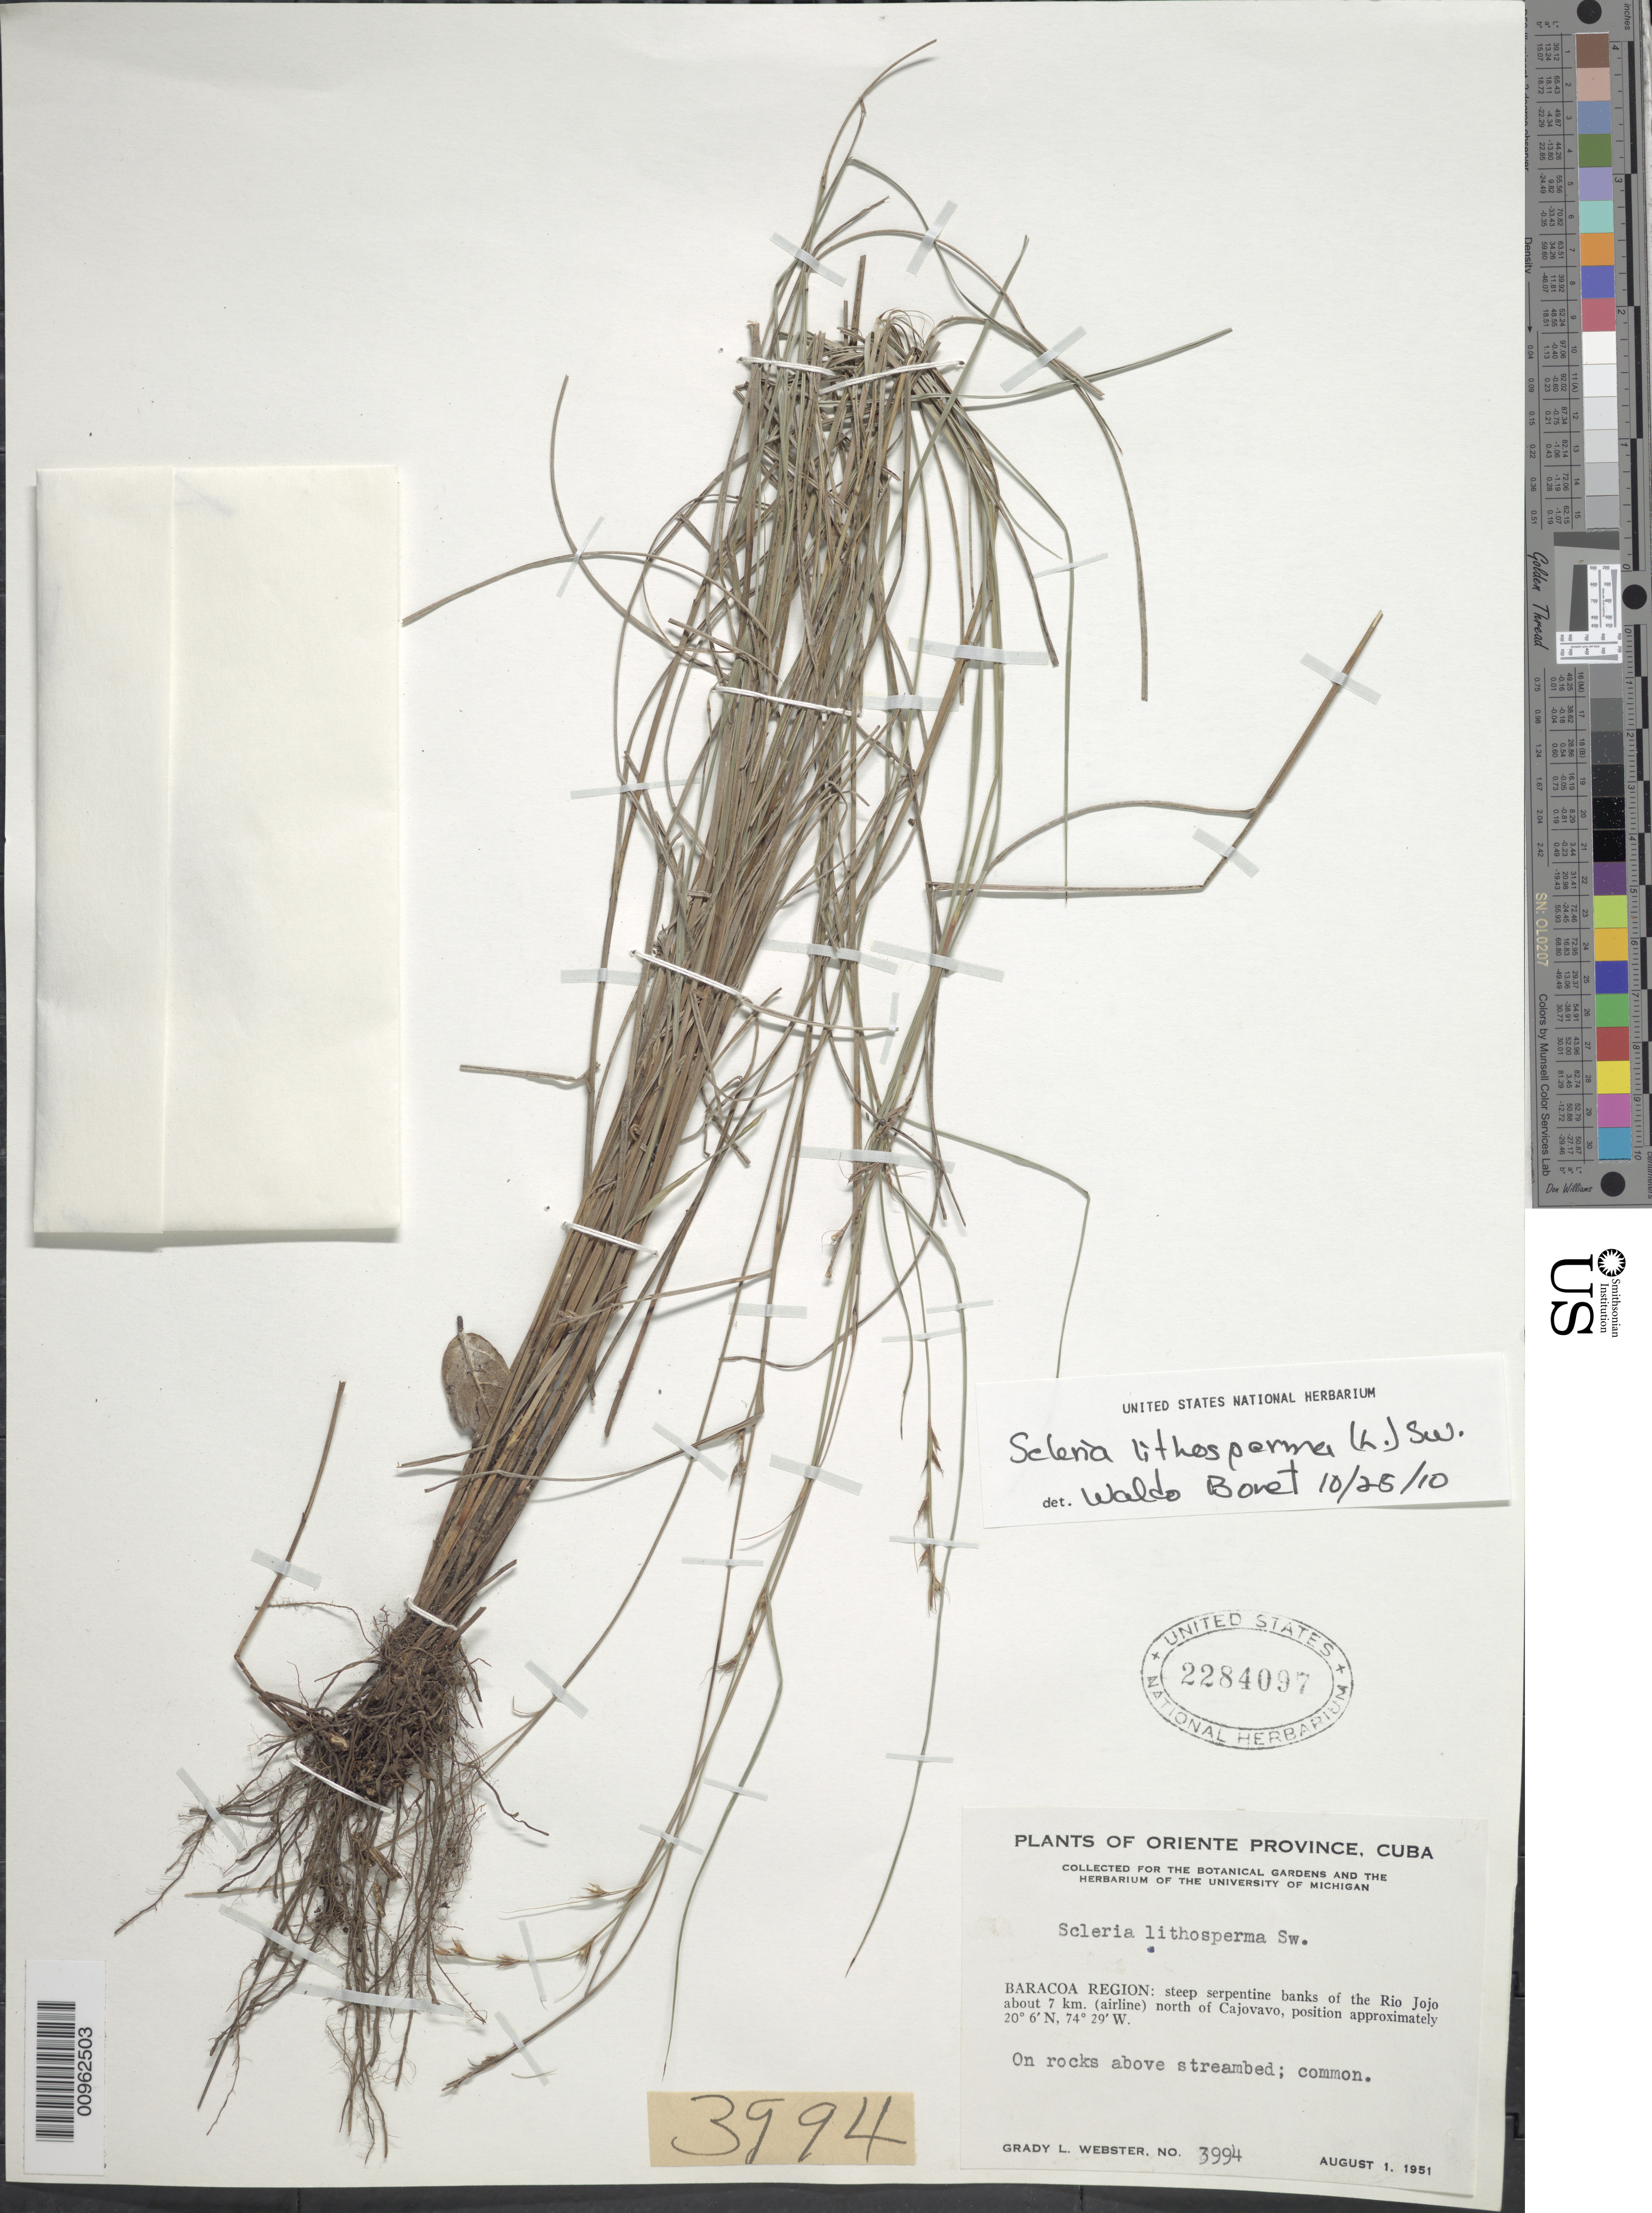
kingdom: Plantae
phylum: Tracheophyta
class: Liliopsida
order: Poales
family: Cyperaceae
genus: Scleria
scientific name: Scleria lithosperma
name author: (L.) Sw.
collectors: G. L. Webster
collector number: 3994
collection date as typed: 01 Aug 1951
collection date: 1951-08-01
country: Cuba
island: Cuba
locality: Baracoa Region, steep serpentine banks of Rio Jojo about 7 km (airline) north of Cajovavo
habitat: On rocks above streambed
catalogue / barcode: US 2284097